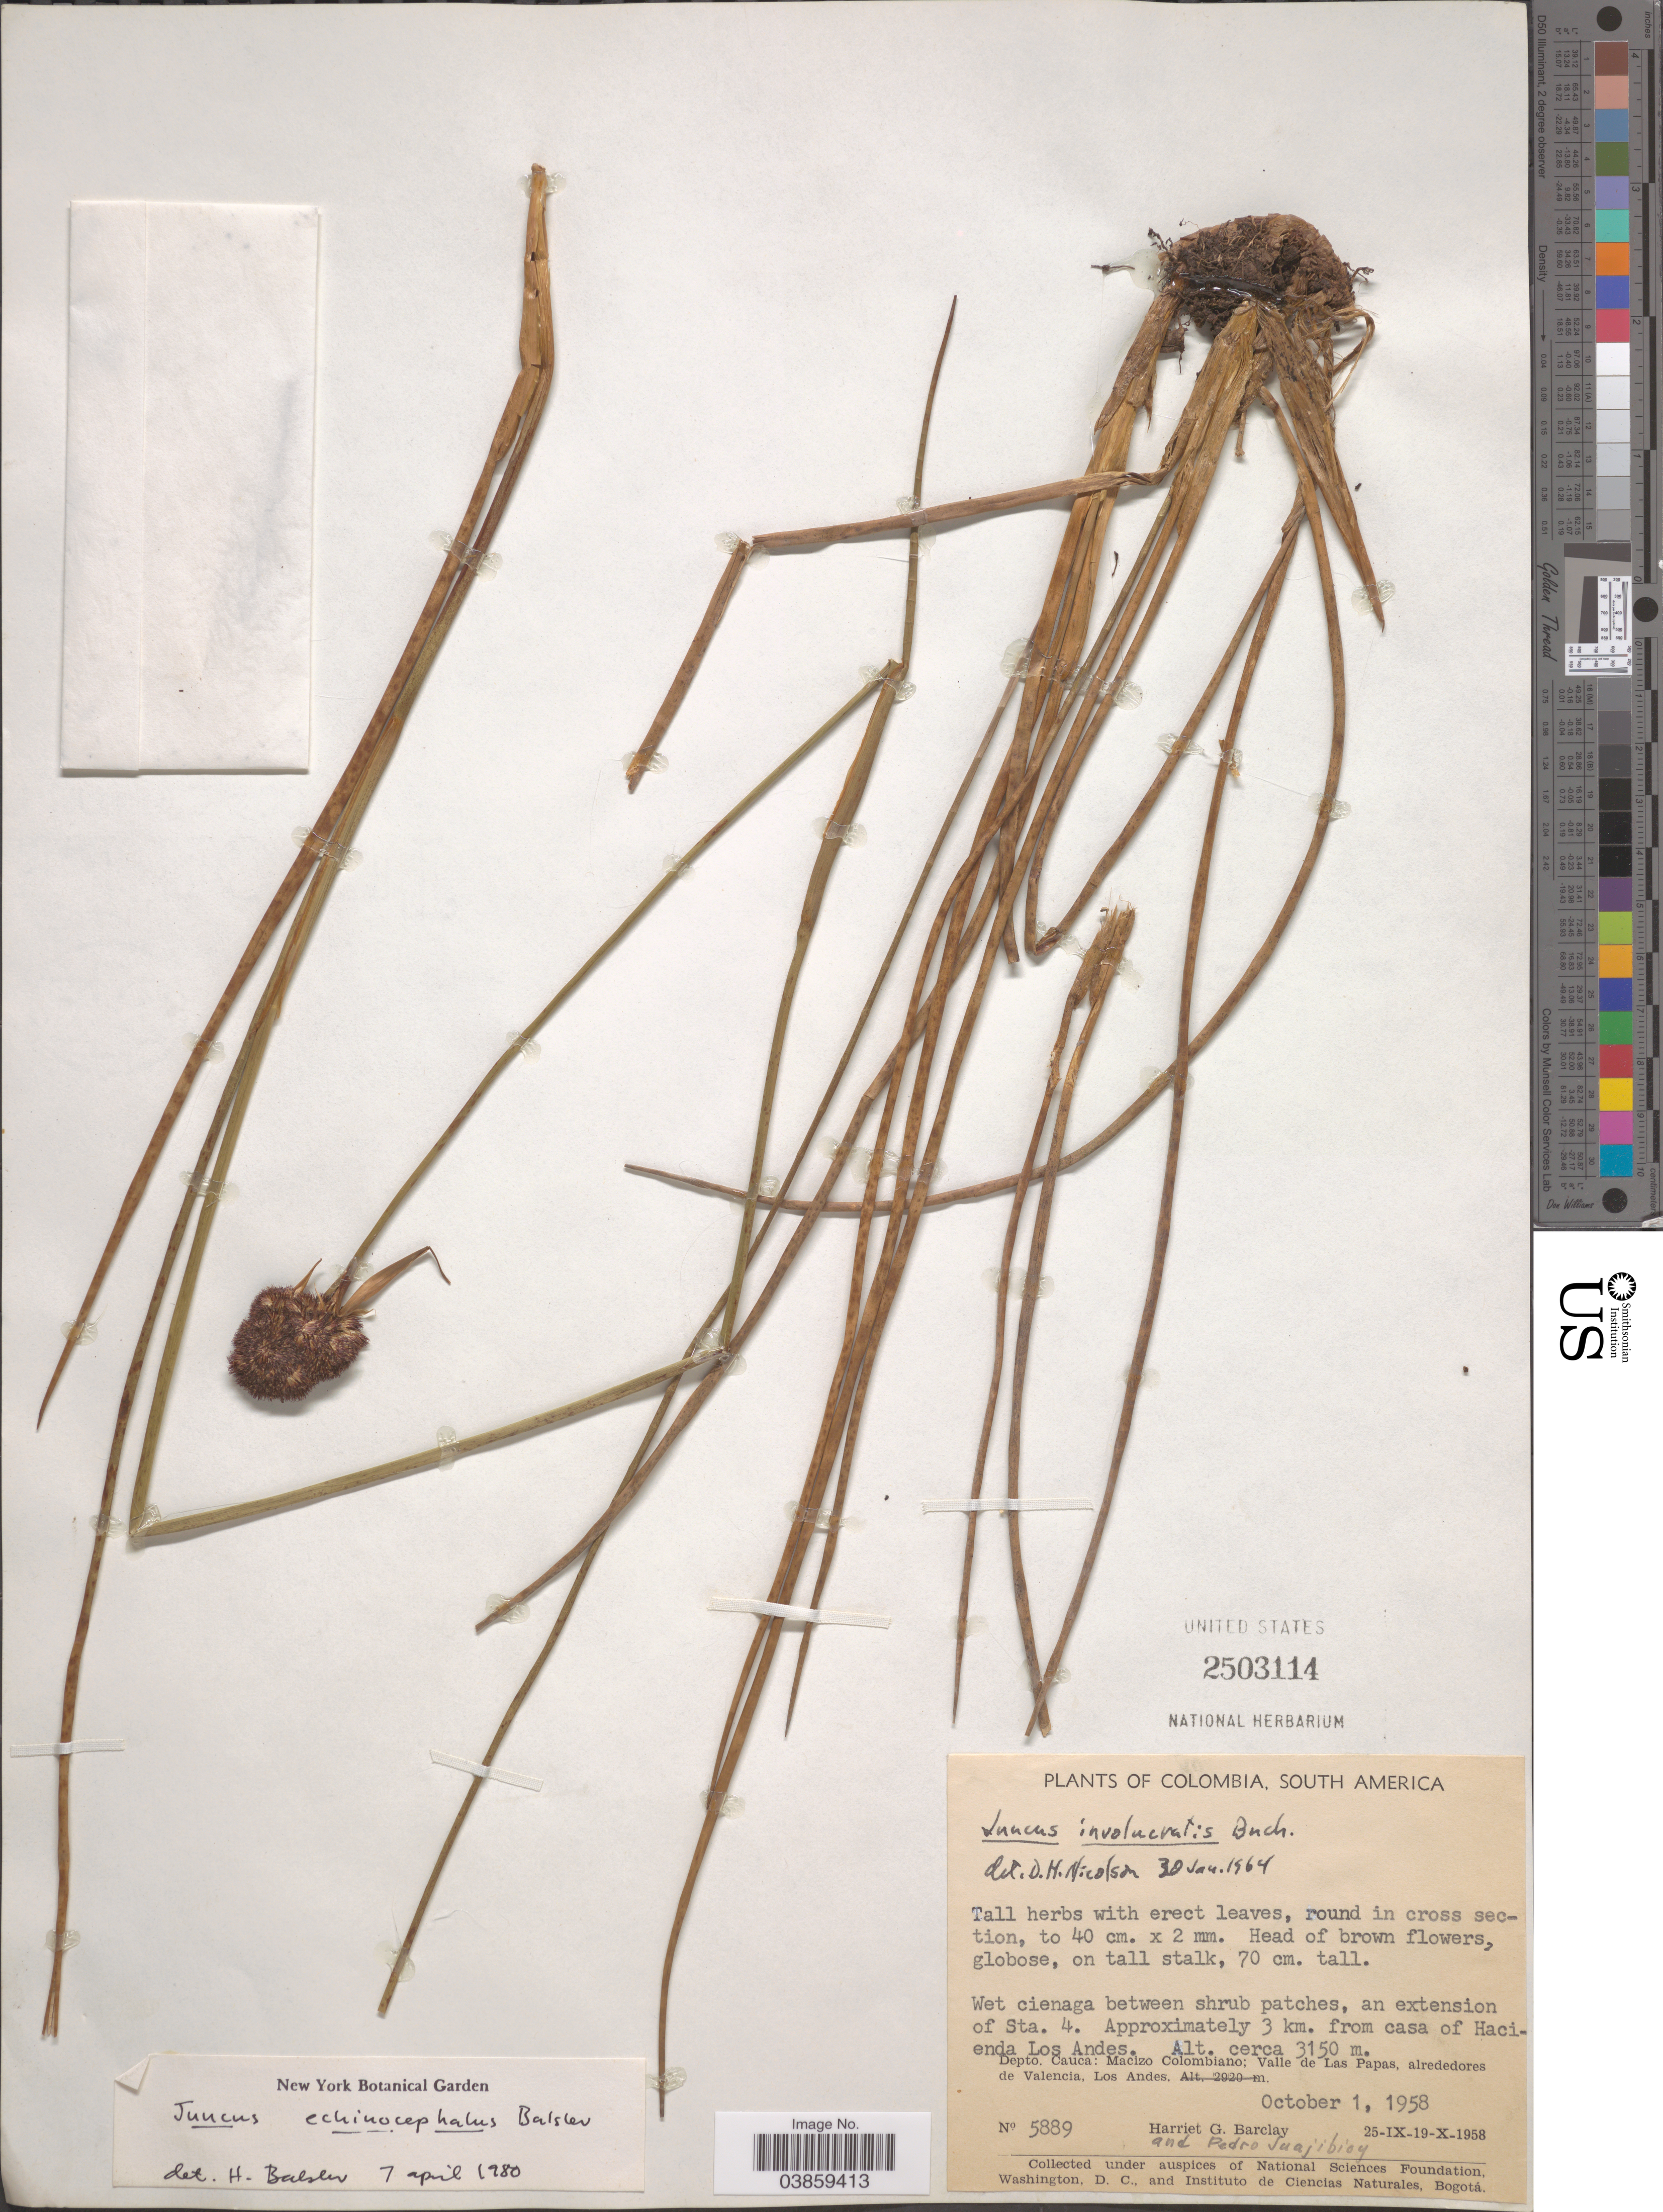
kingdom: Plantae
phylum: Tracheophyta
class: Liliopsida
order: Poales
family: Juncaceae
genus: Juncus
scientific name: Juncus echinocephalus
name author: Balslev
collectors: H. G. Barclay & P. Juajibioy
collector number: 5889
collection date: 1958-10-01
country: Colombia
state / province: Cauca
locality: Wet cienaga between scrub patches, an extension of Sta. 4. Approximately 3 km. from casa of Hacienda Los Andes. Depto. Cauca: Macizo Colombiano; Valle de Las Papas, alrededores de Valencia, Los Andes.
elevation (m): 3150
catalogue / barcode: US 2503114